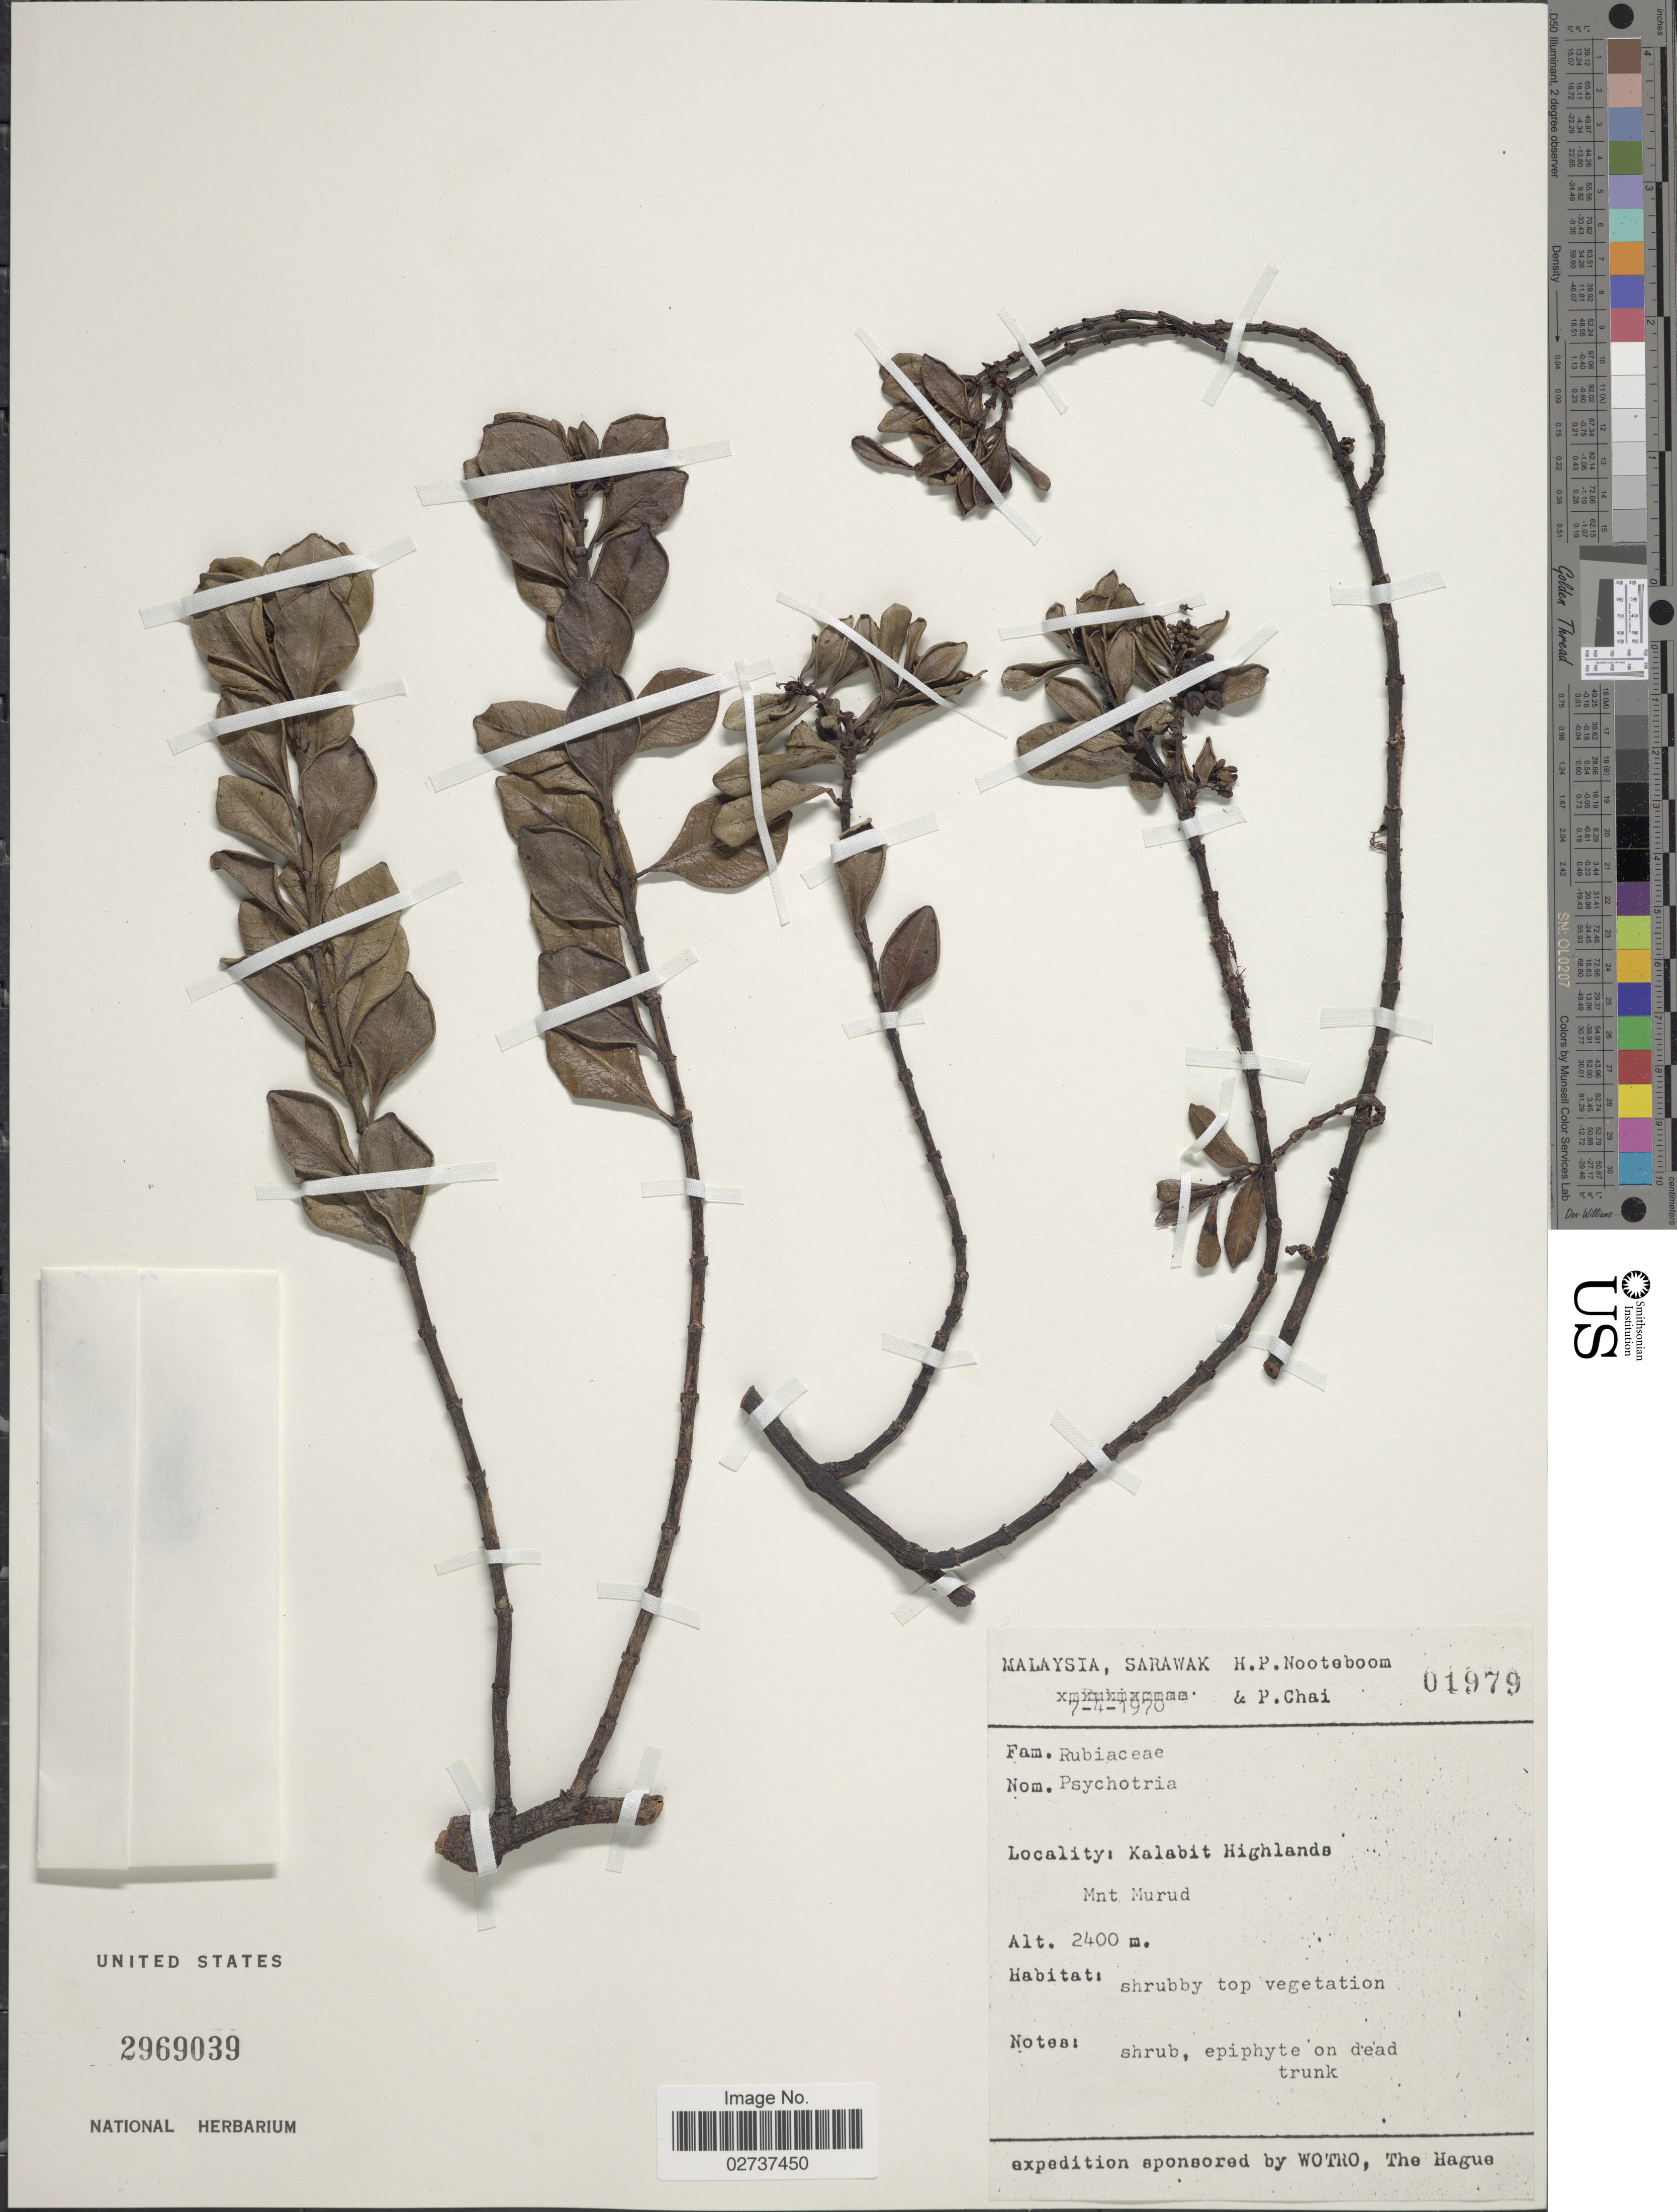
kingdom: Plantae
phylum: Tracheophyta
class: Magnoliopsida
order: Gentianales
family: Rubiaceae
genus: Psychotria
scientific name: Psychotria sp.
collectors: H. P. Nooteboom & P. Chai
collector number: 01979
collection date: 1970-04-07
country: Malaysia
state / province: Sarawak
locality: Kalabit Highlands. Mnt Murud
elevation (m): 2400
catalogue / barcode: US 2969039